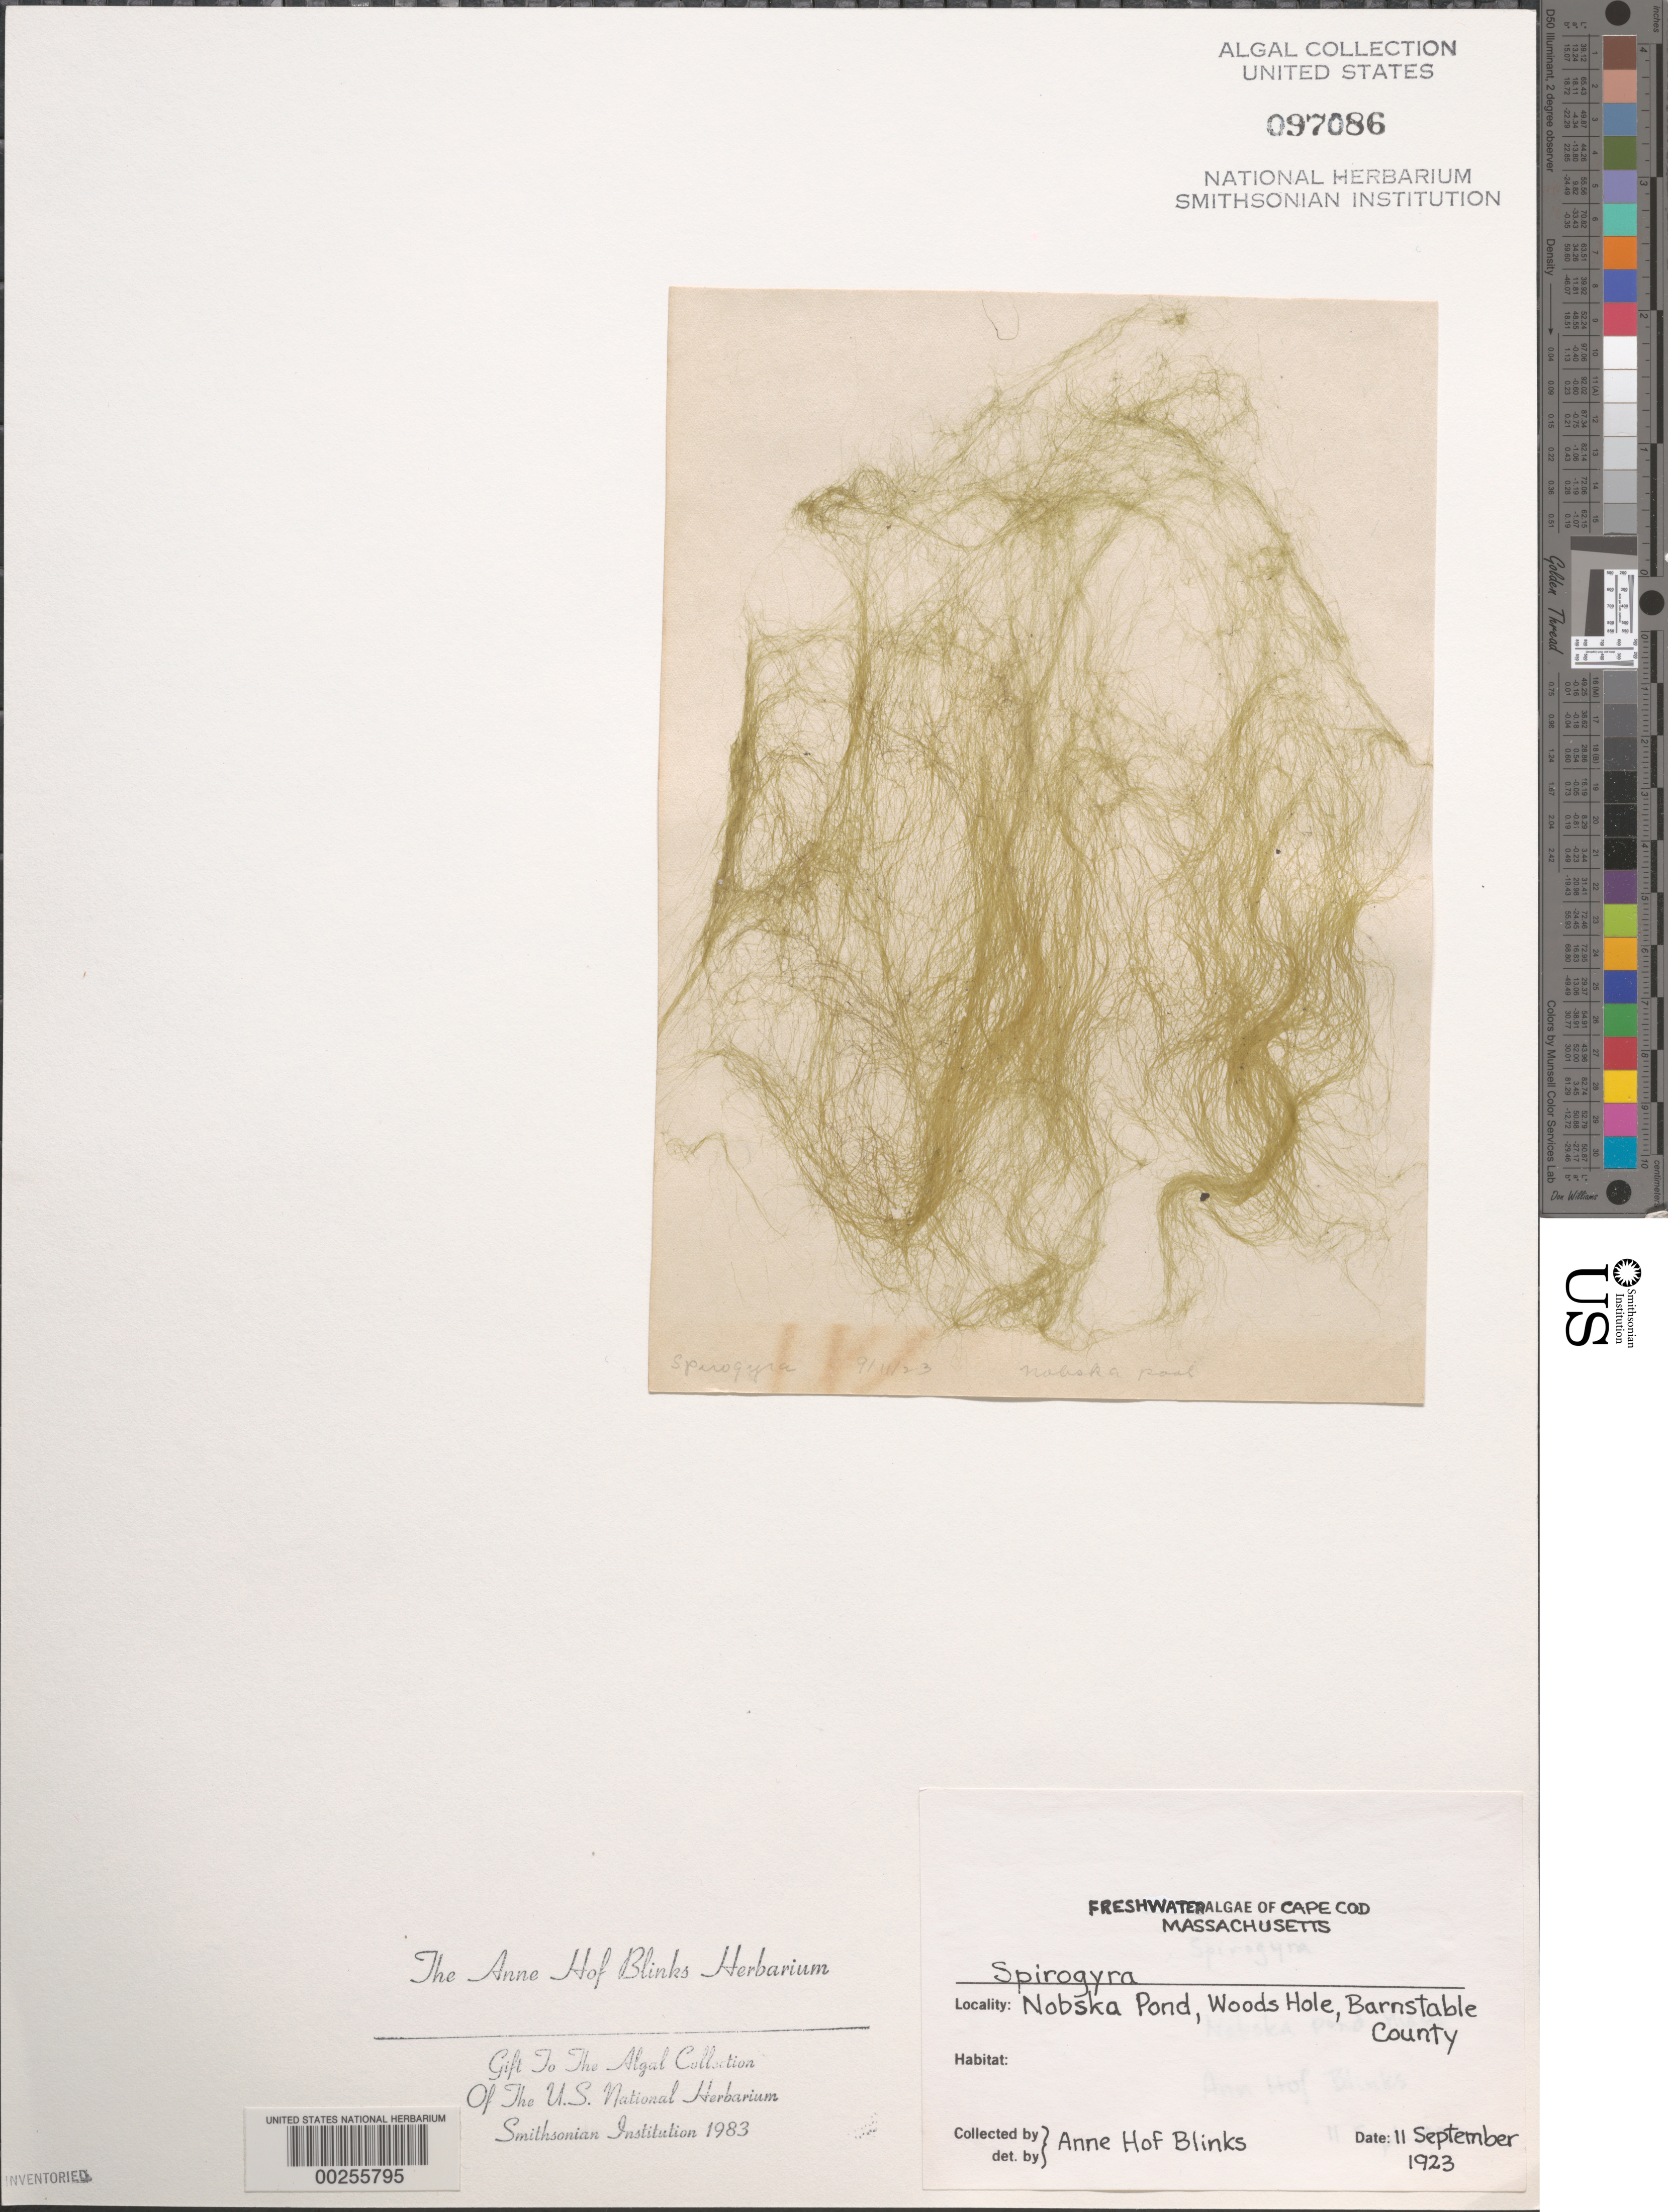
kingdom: Plantae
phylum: Charophyta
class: Zygnematophyceae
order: Zygnematales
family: Zygnemataceae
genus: Spirogyra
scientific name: Spirogyra sp.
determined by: Blinks, Anne Hof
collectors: A. Blinks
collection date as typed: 11 Sep 1923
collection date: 1923-09-11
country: United States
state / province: Massachusetts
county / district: Barnstable County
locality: Woods Hole, Nobska Pond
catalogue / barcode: US 97086